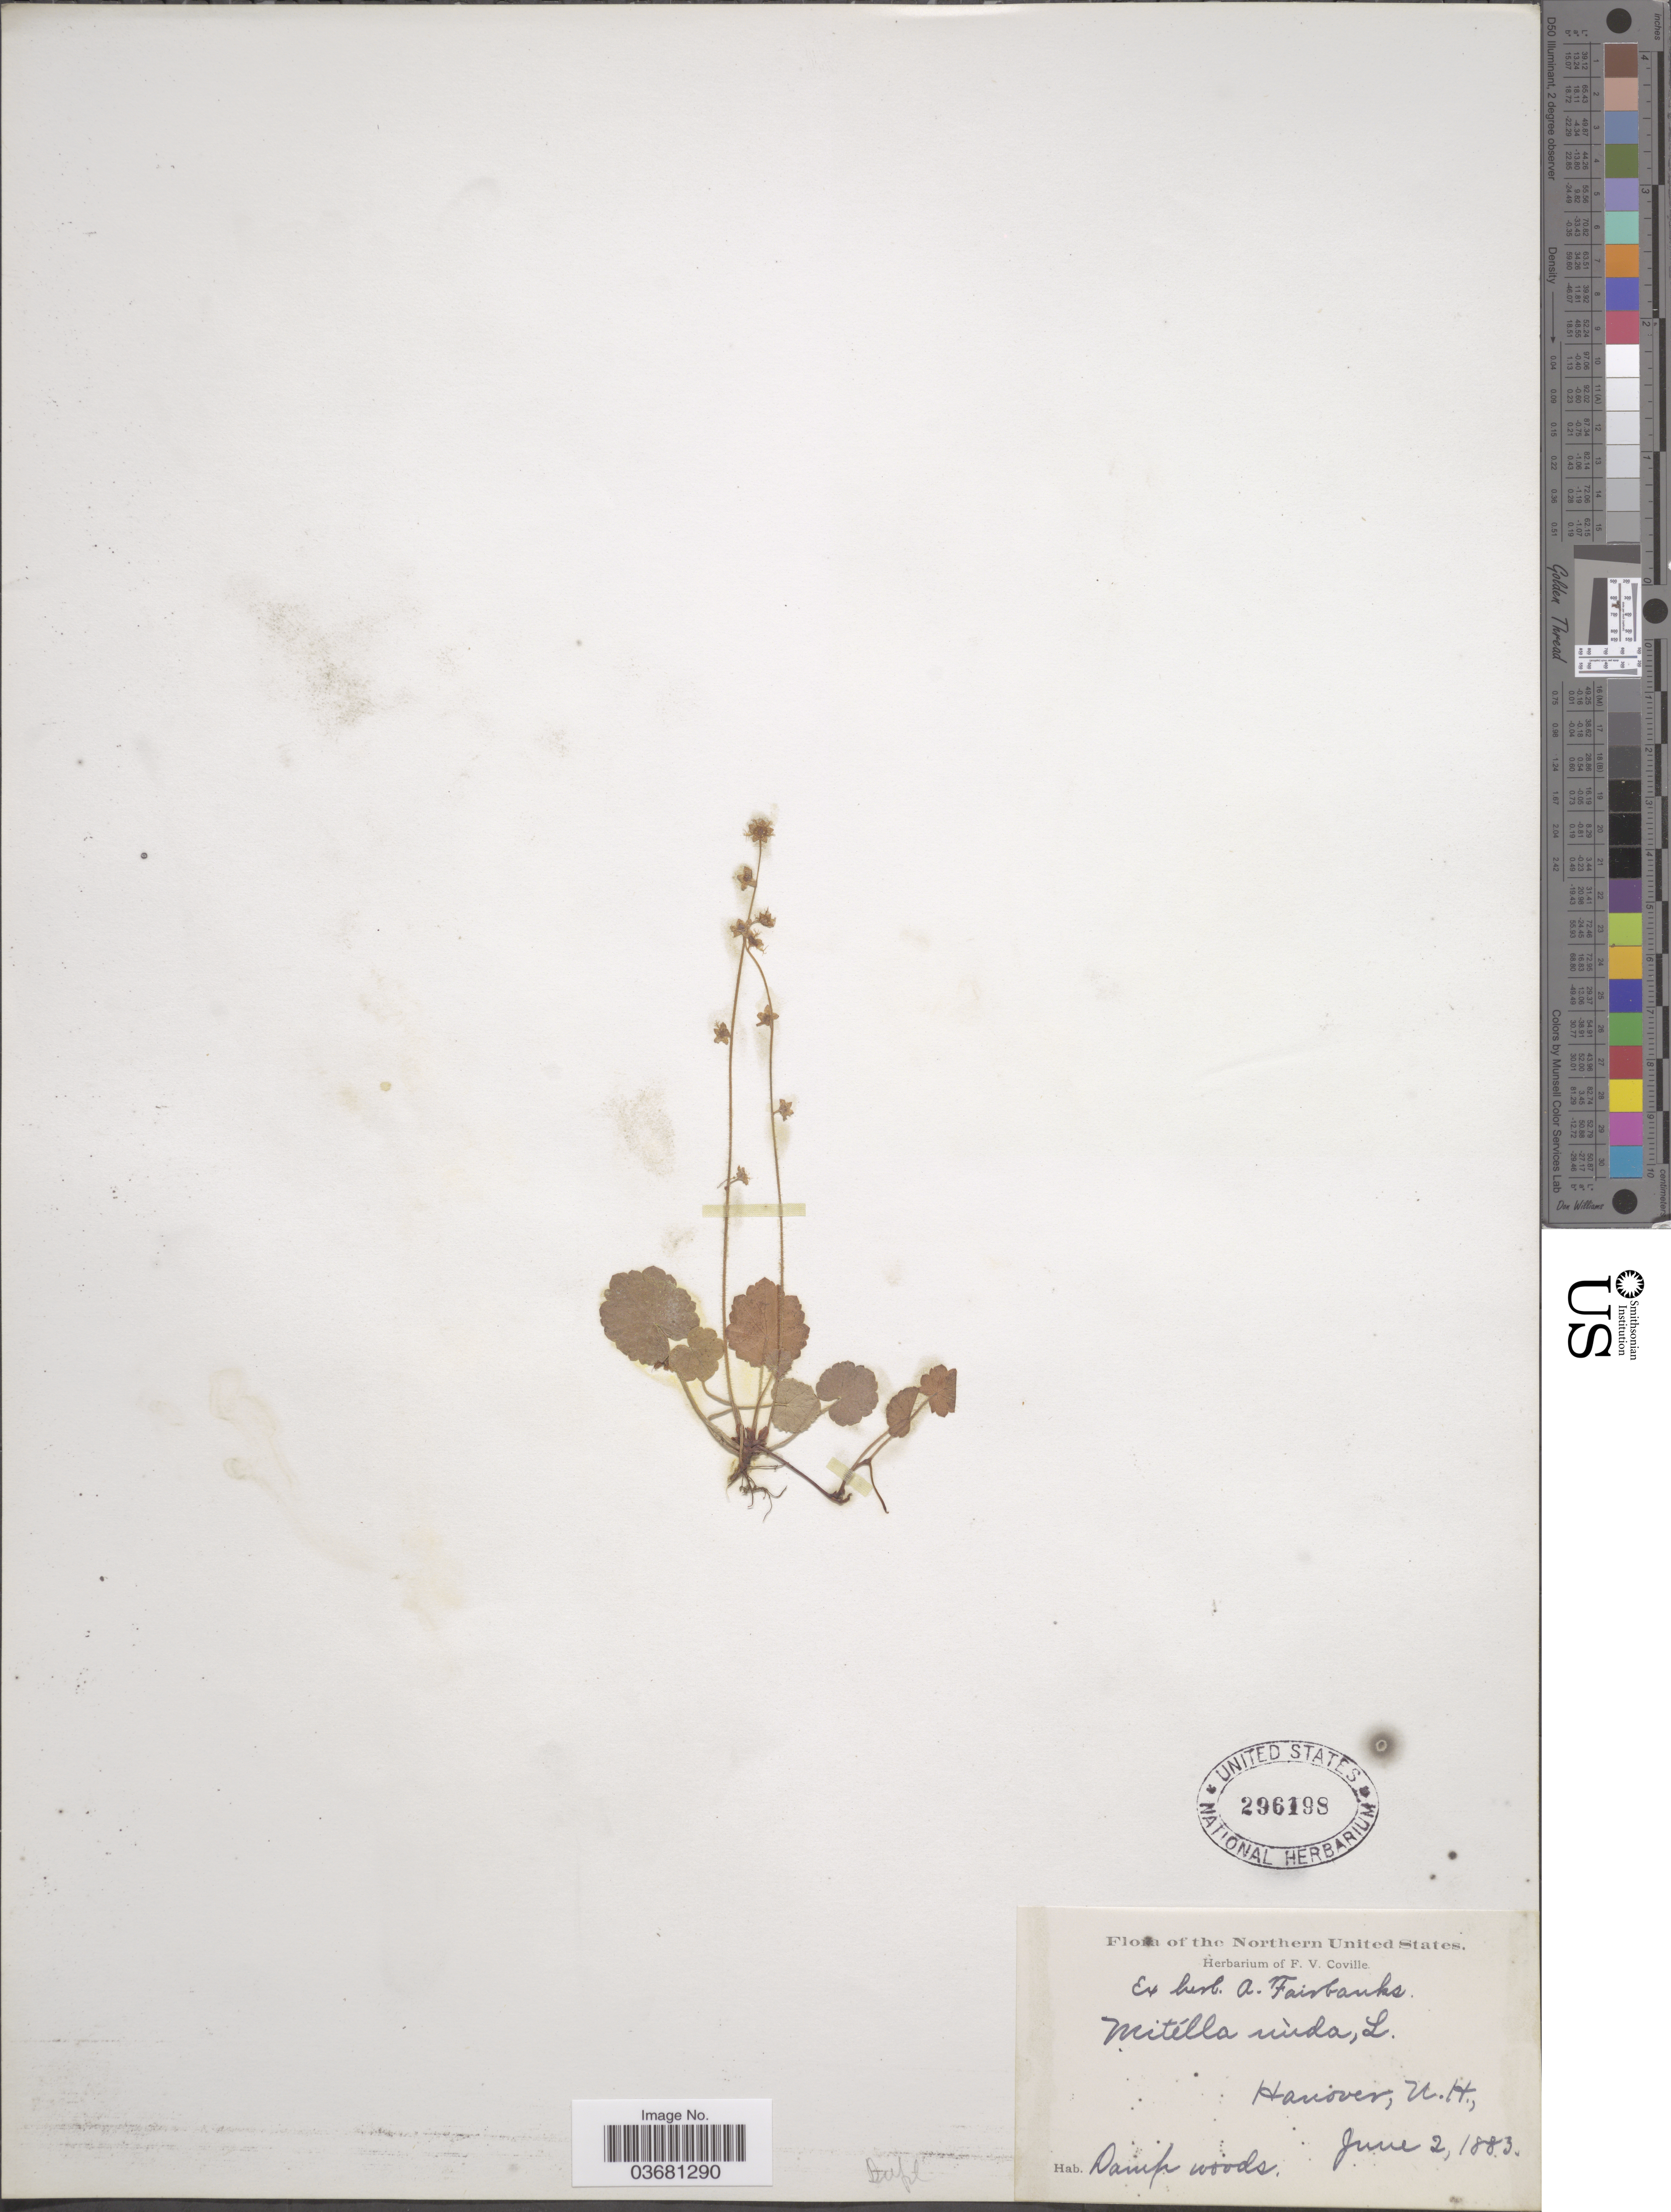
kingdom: Plantae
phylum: Tracheophyta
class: Magnoliopsida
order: Saxifragales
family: Saxifragaceae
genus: Mitella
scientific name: Mitella nuda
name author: L.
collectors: Ex herb. A. Fairbanks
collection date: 1883-06-02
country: United States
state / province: New Hampshire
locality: The Northern United States. Hanover.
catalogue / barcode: US 296198